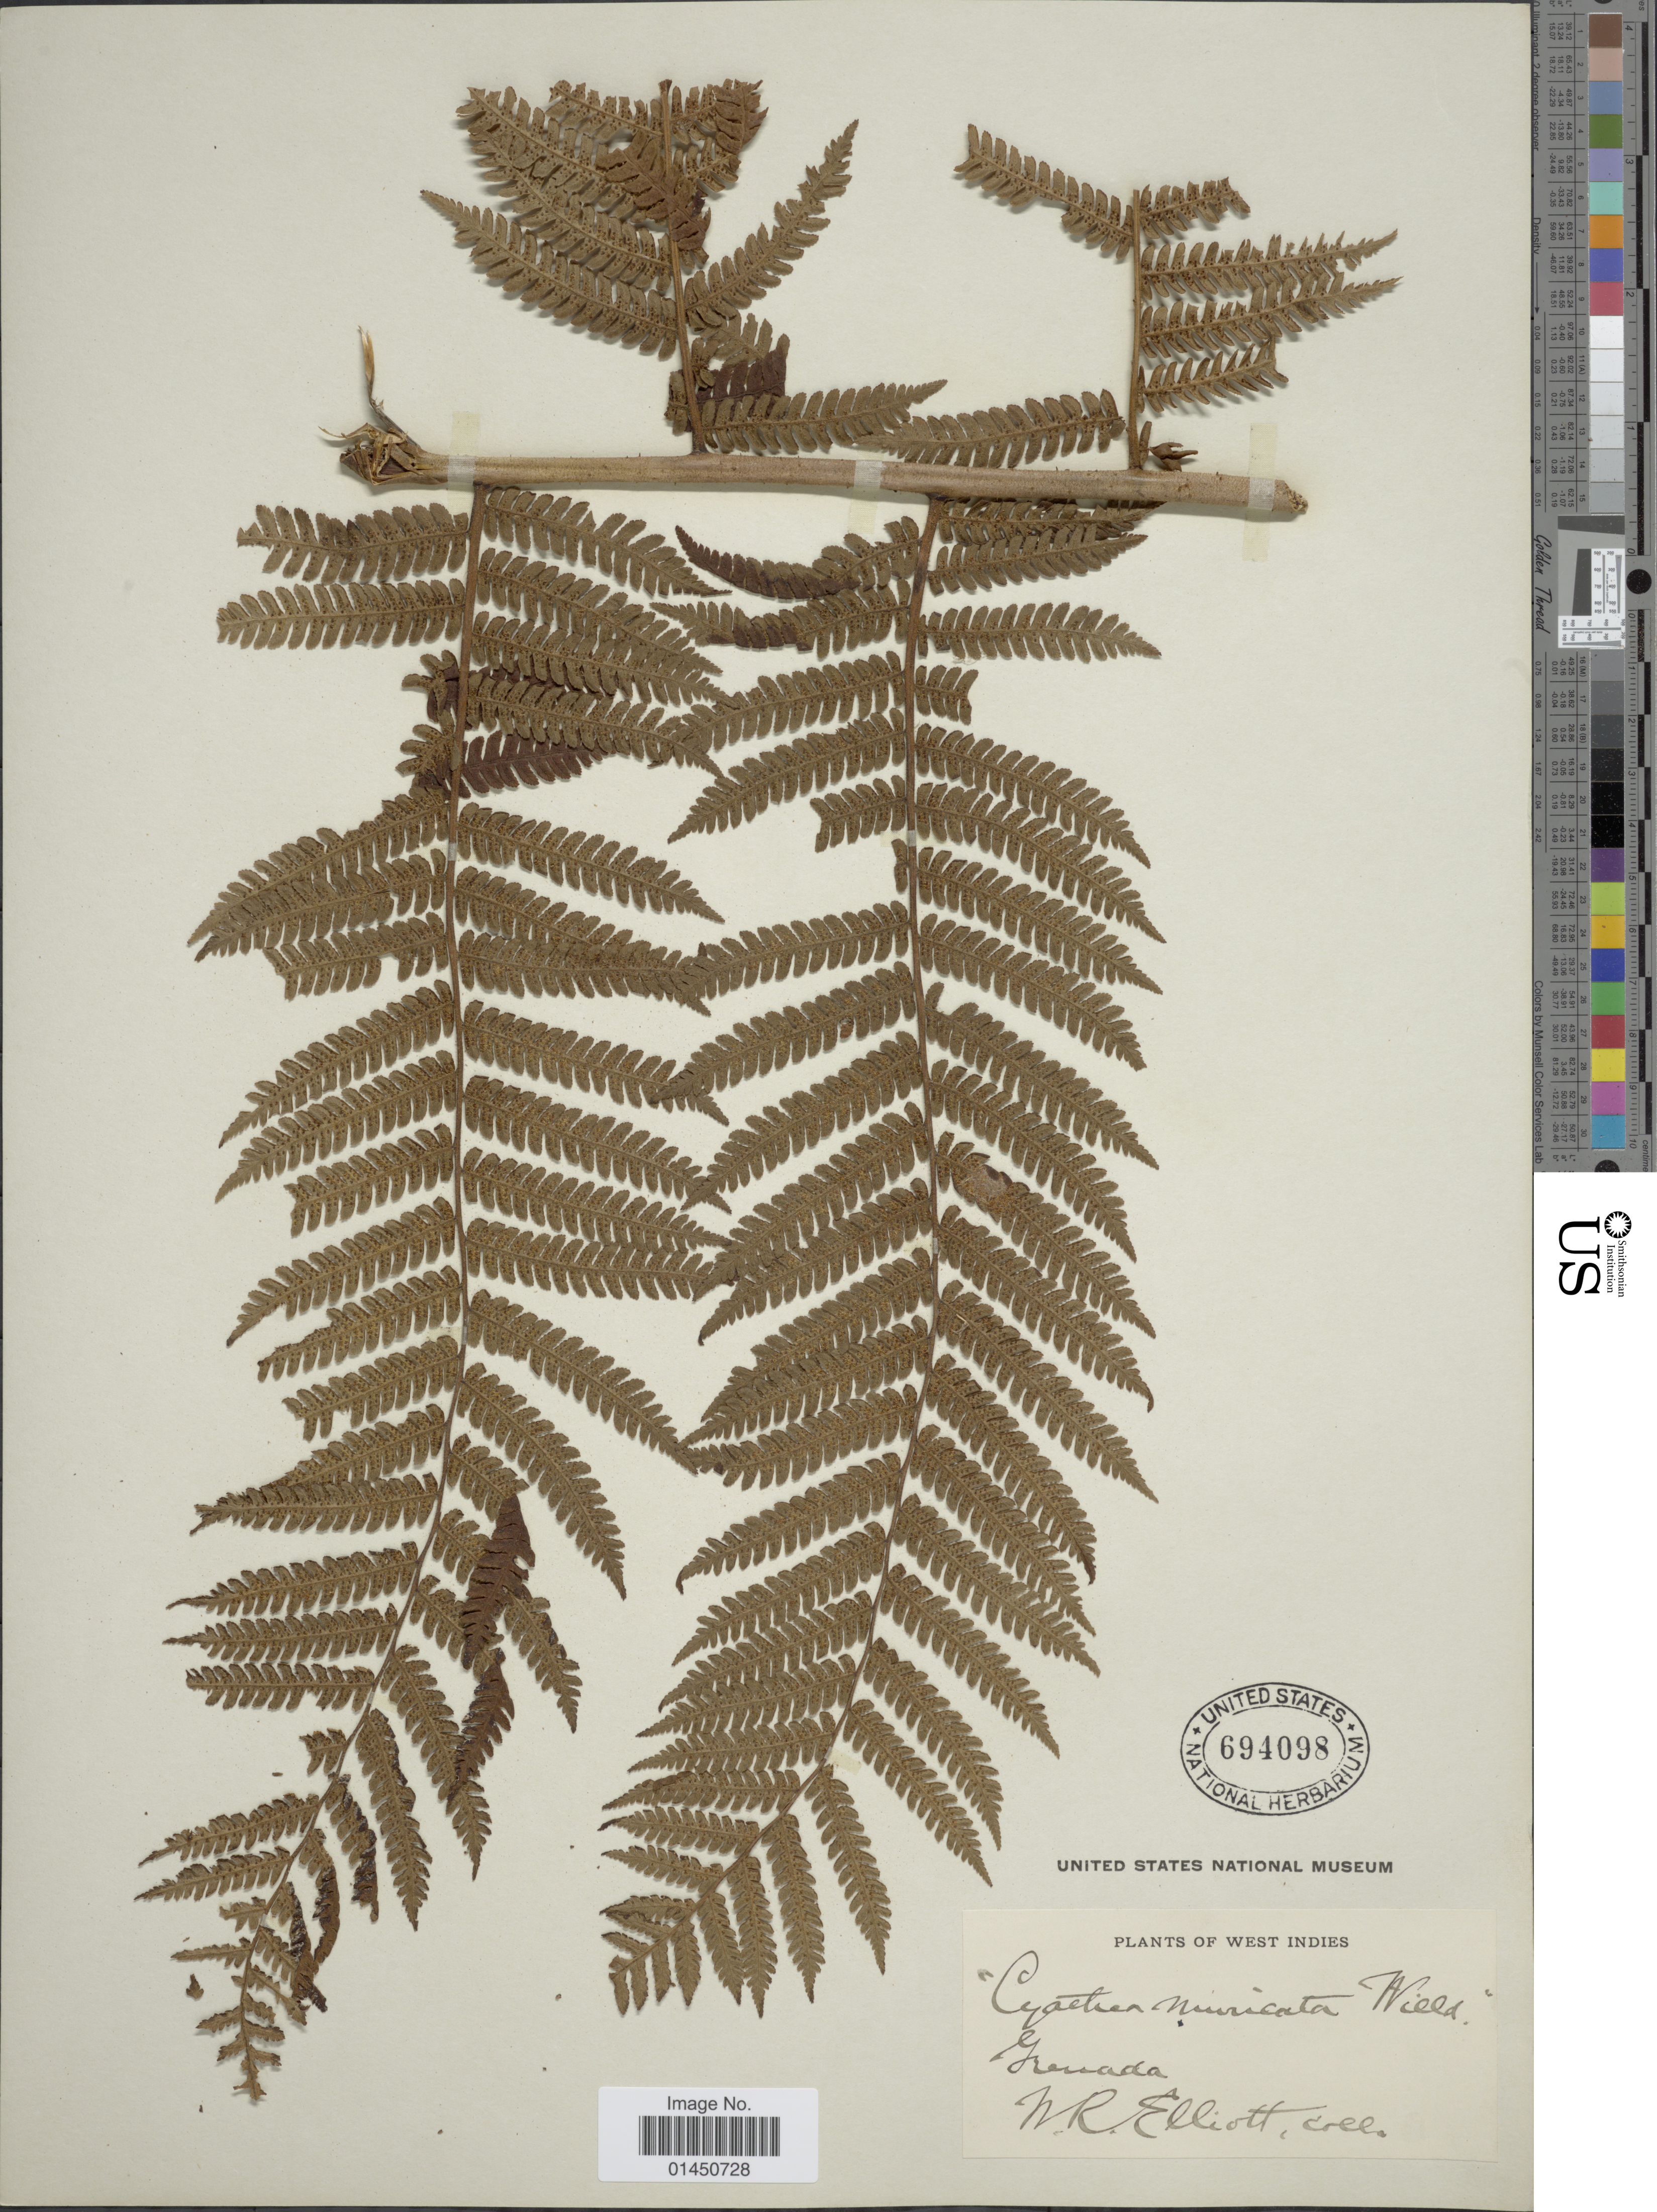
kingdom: Plantae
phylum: Tracheophyta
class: Polypodiopsida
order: Cyatheales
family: Cyatheaceae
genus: Cyathea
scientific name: Cyathea tenera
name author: (J. Sm. ex Hook.) T. Moore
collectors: W. Elliott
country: Grenada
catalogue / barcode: US 694098